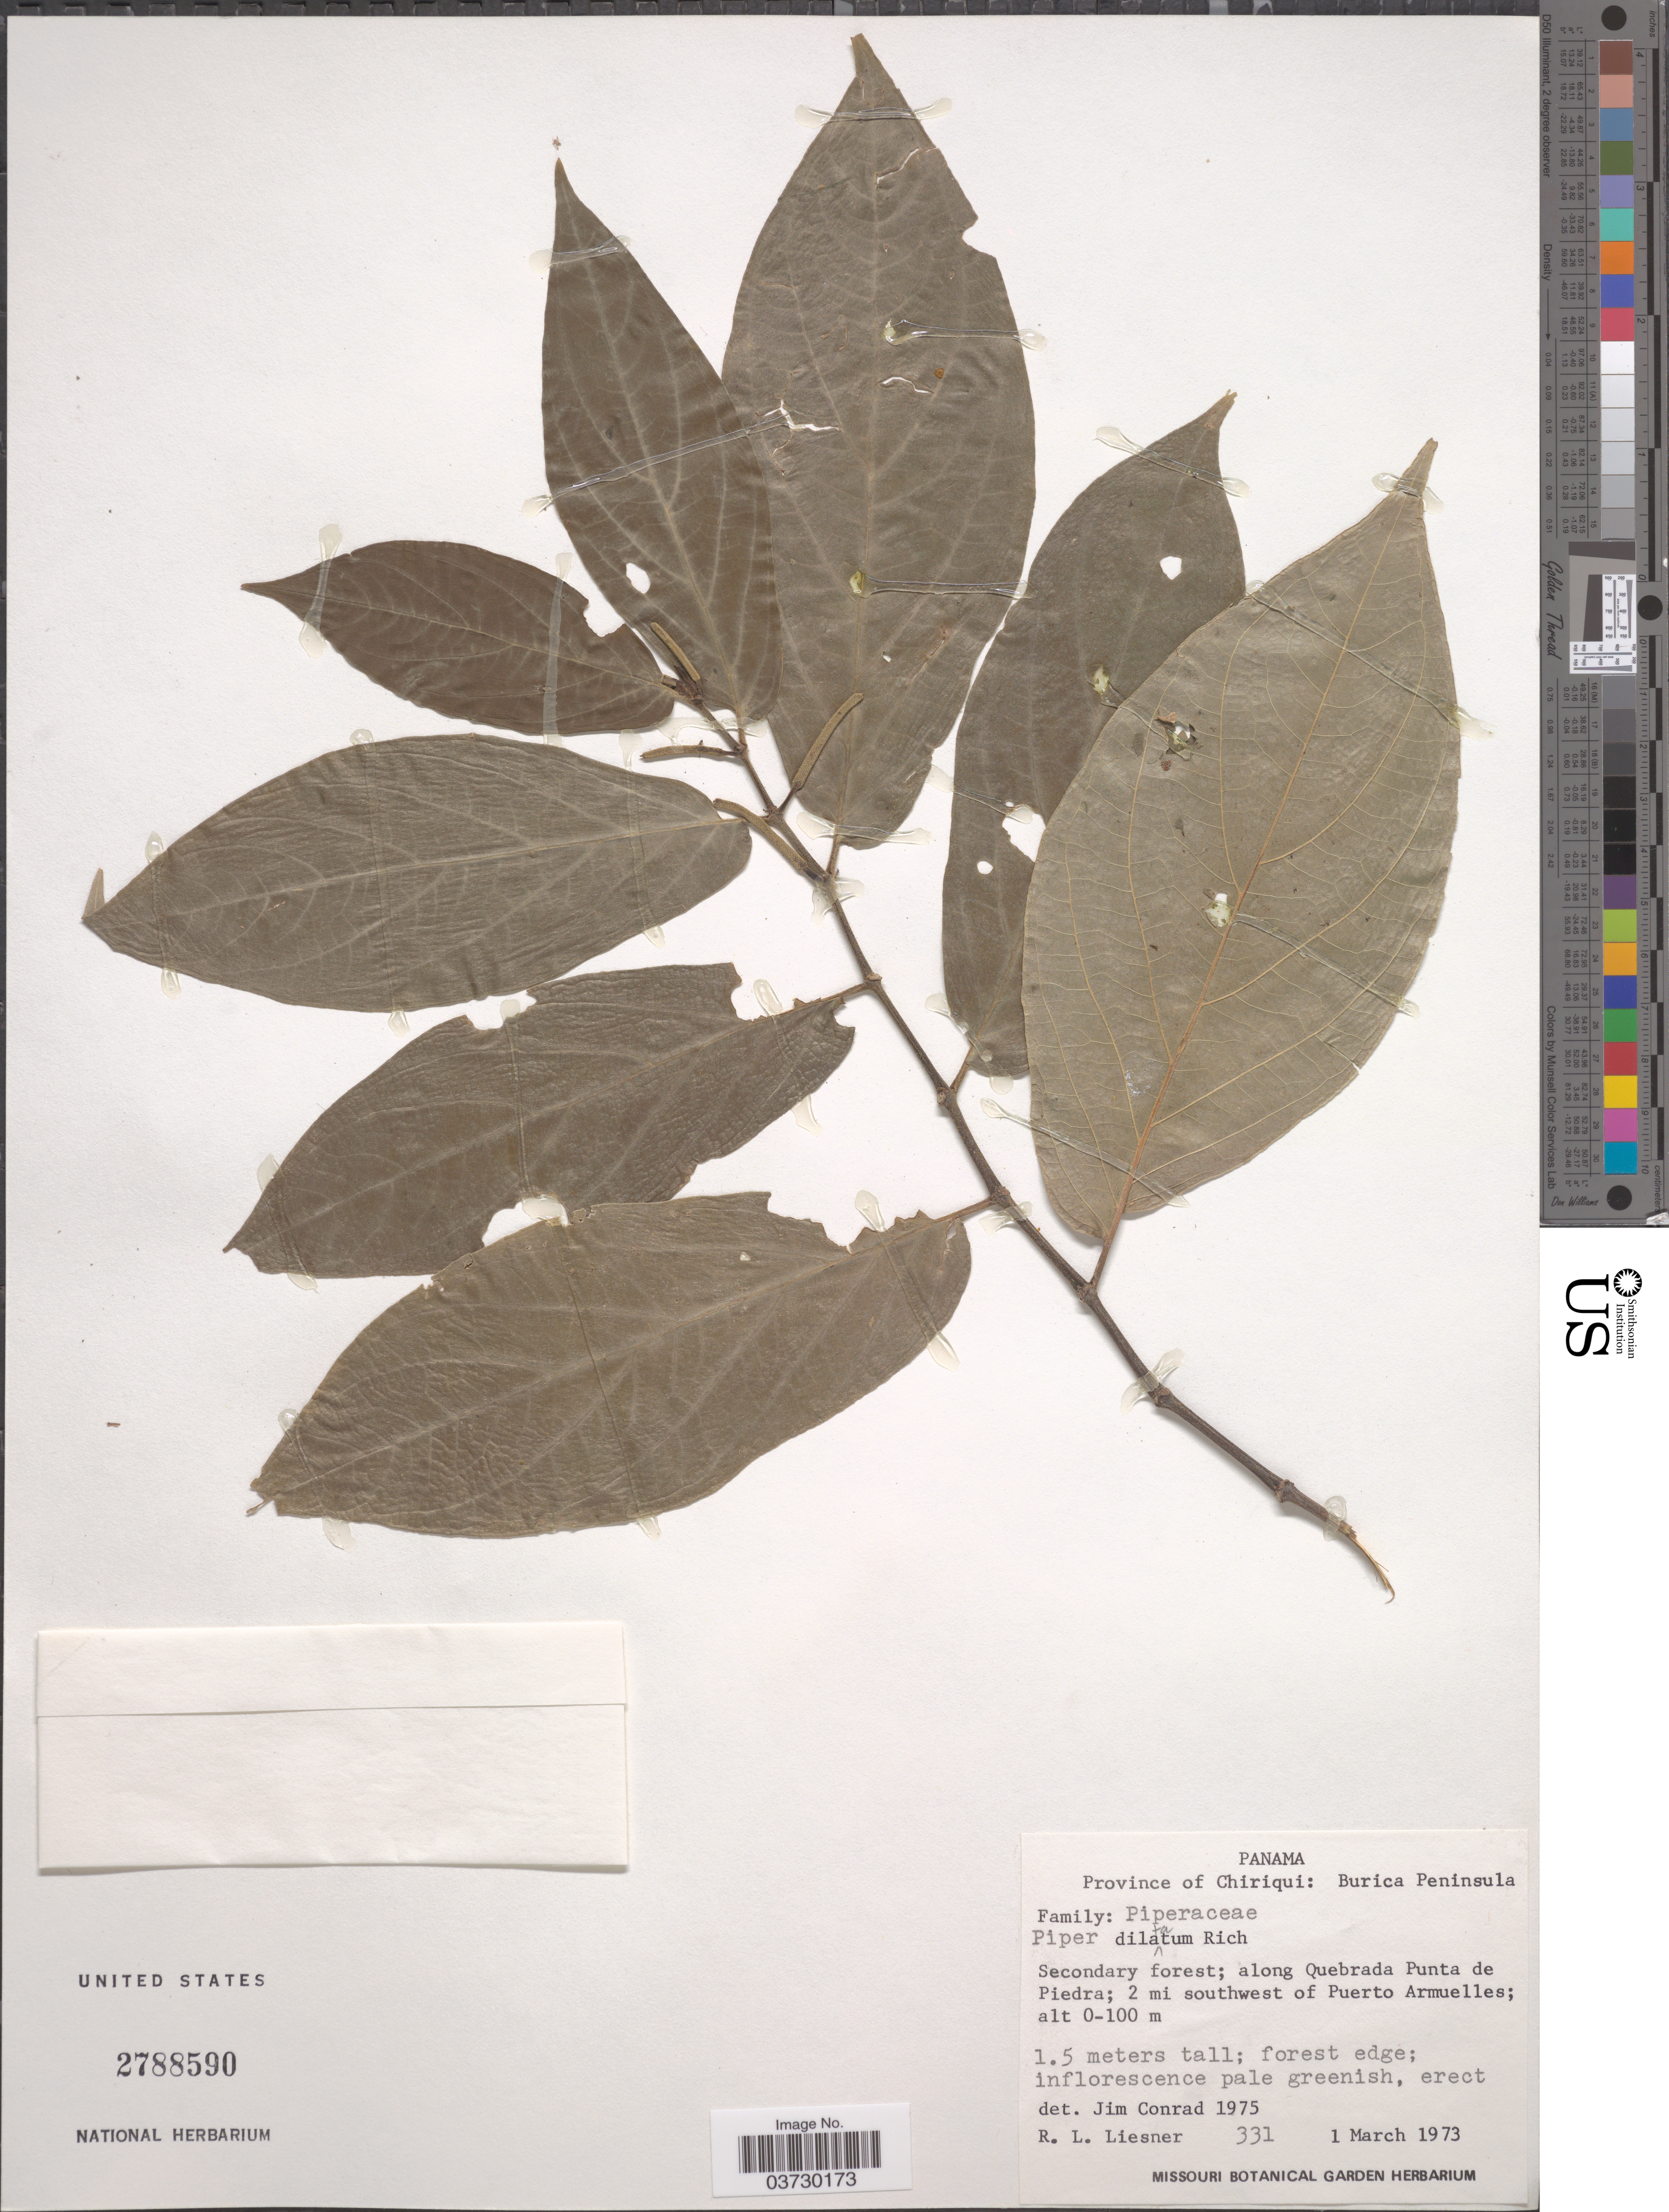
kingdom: Plantae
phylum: Tracheophyta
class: Magnoliopsida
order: Piperales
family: Piperaceae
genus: Piper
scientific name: Piper dilatatum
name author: Rich.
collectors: R. L. Liesner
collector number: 331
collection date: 1973-03-01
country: Panama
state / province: Chiriqui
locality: Burica Peninsula. Secondary forest; along Quebrada Punta de Piedra; 2 mi southwest of Puerto Armuelles.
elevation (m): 0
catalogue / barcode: US 2788590